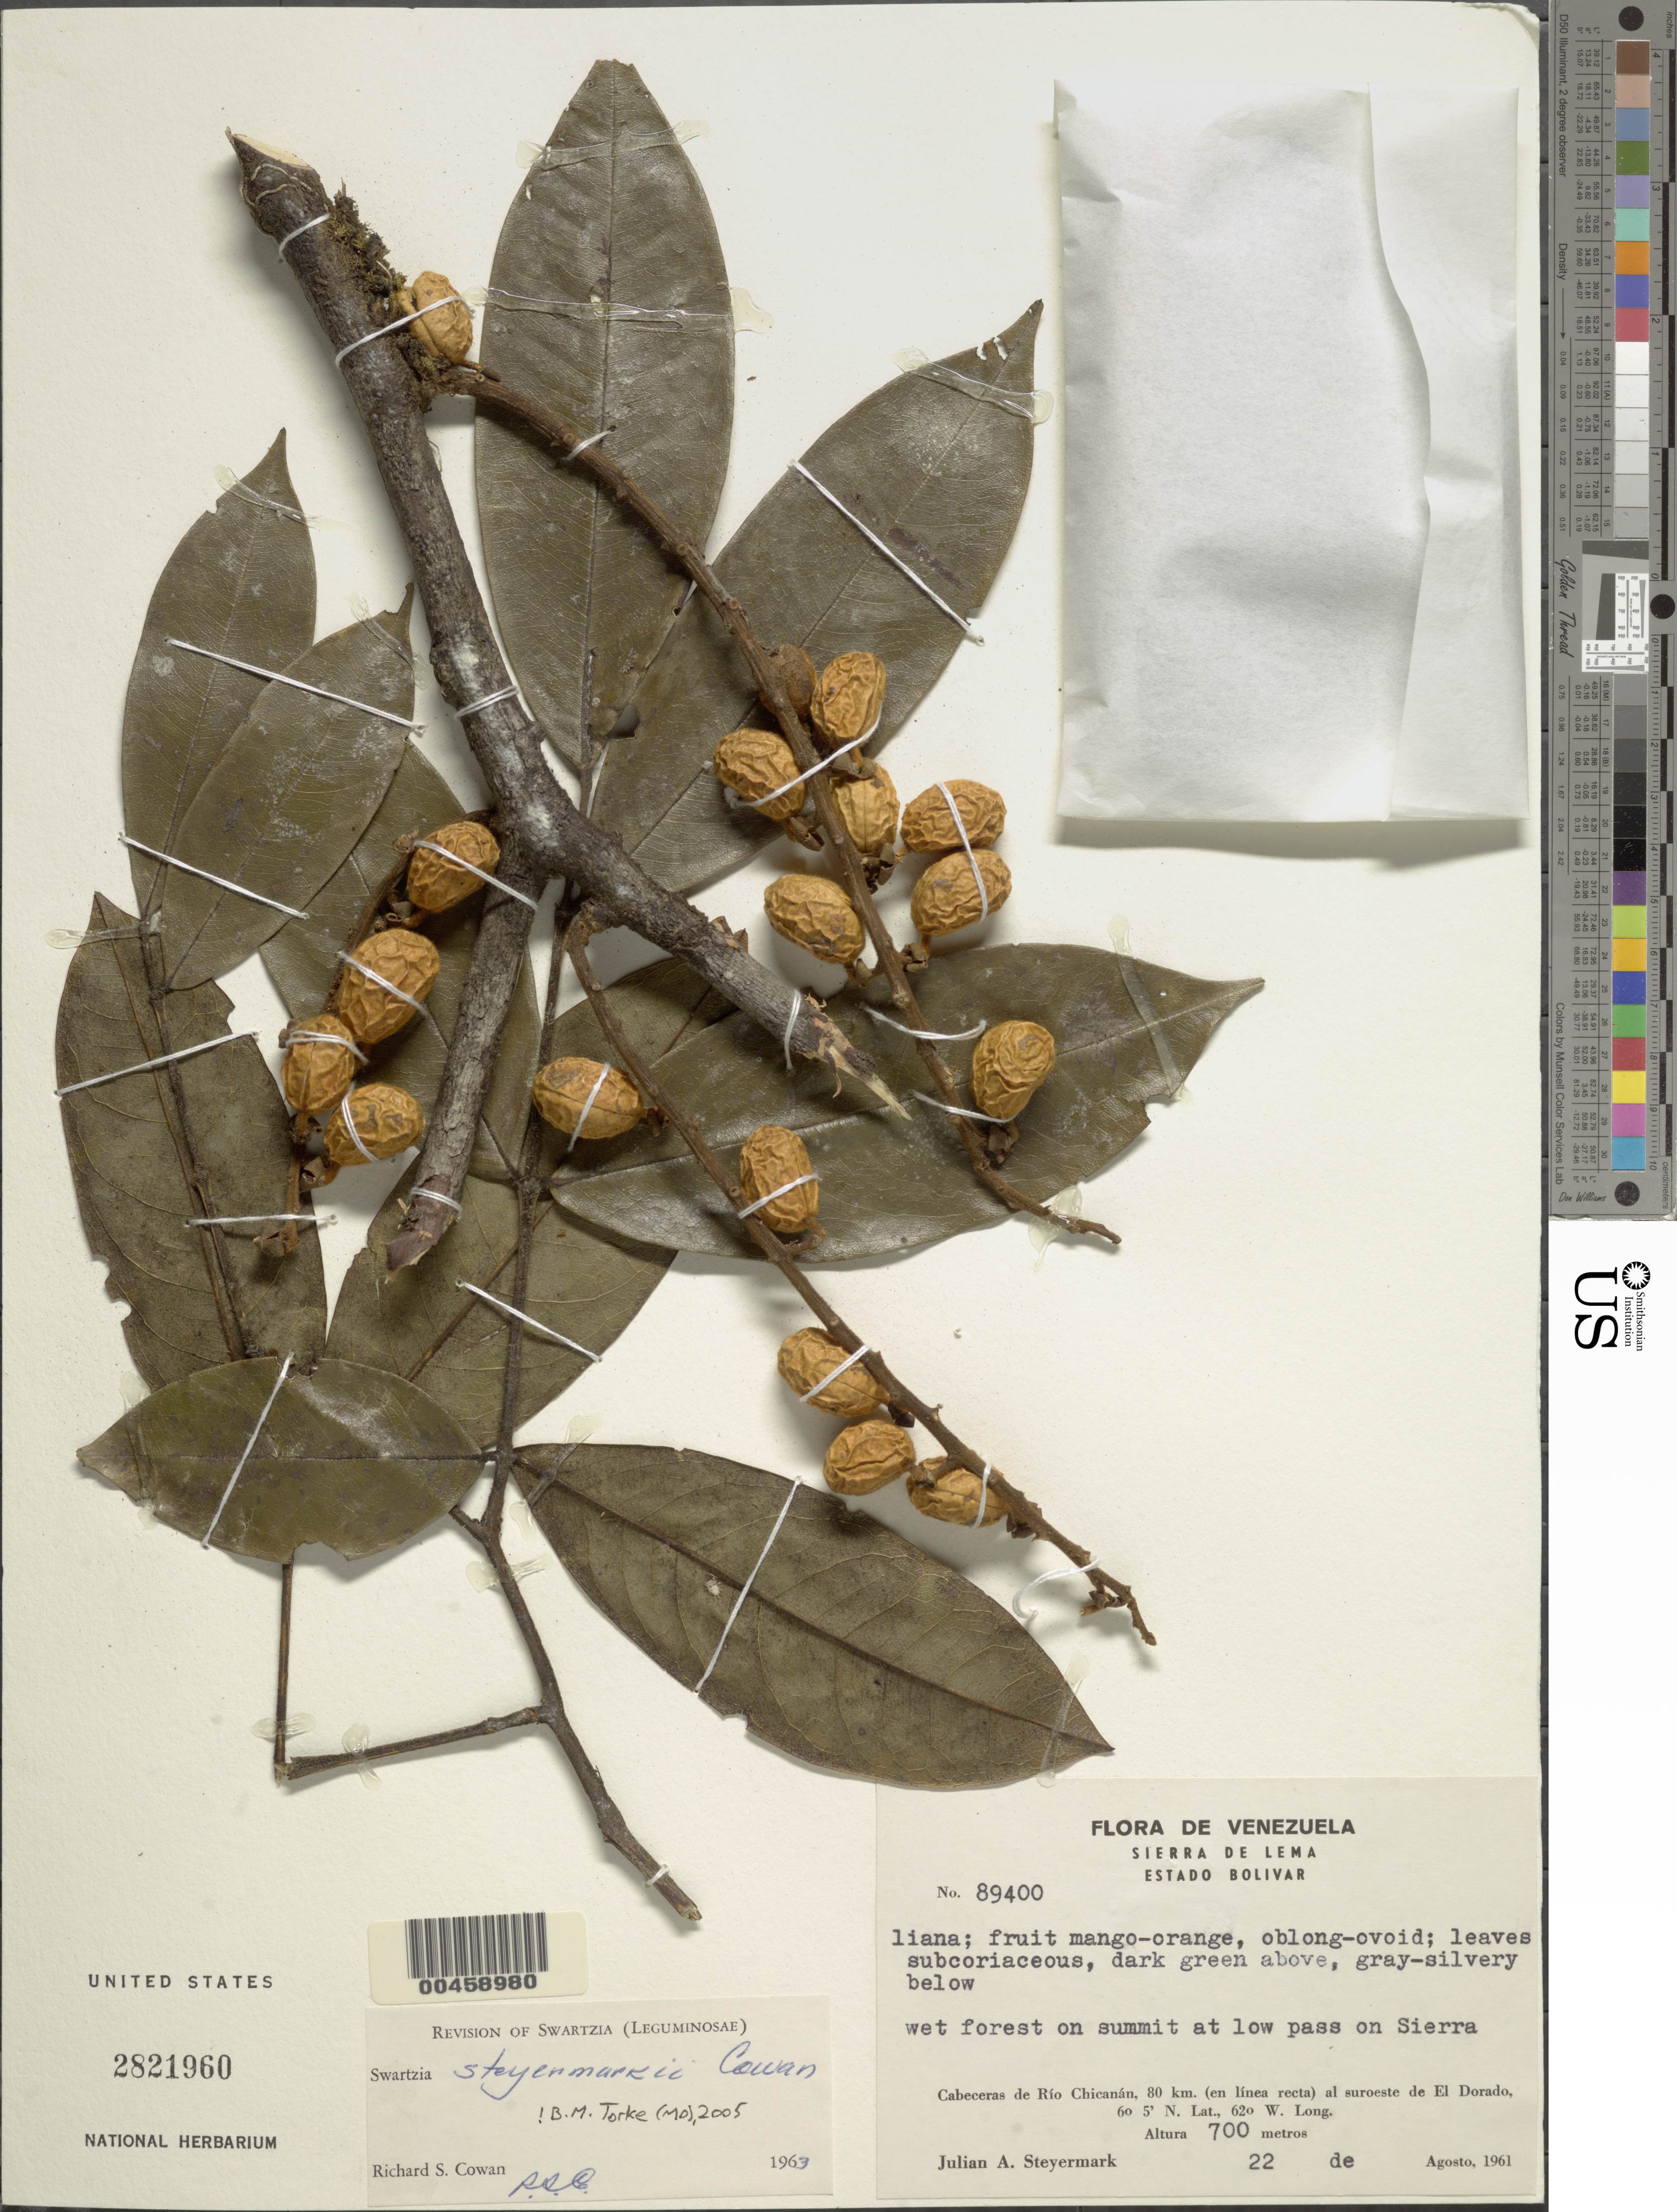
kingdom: Plantae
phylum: Tracheophyta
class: Magnoliopsida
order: Fabales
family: Fabaceae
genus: Swartzia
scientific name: Swartzia steyermarkii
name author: R.S. Cowan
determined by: Cowan, R. S.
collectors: J. Steyermark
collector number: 89400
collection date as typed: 22 Aug 1961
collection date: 1961-08-22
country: Venezuela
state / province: Bolivar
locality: El dorado, 80 km se of; rio chicanan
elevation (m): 700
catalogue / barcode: US 2821960